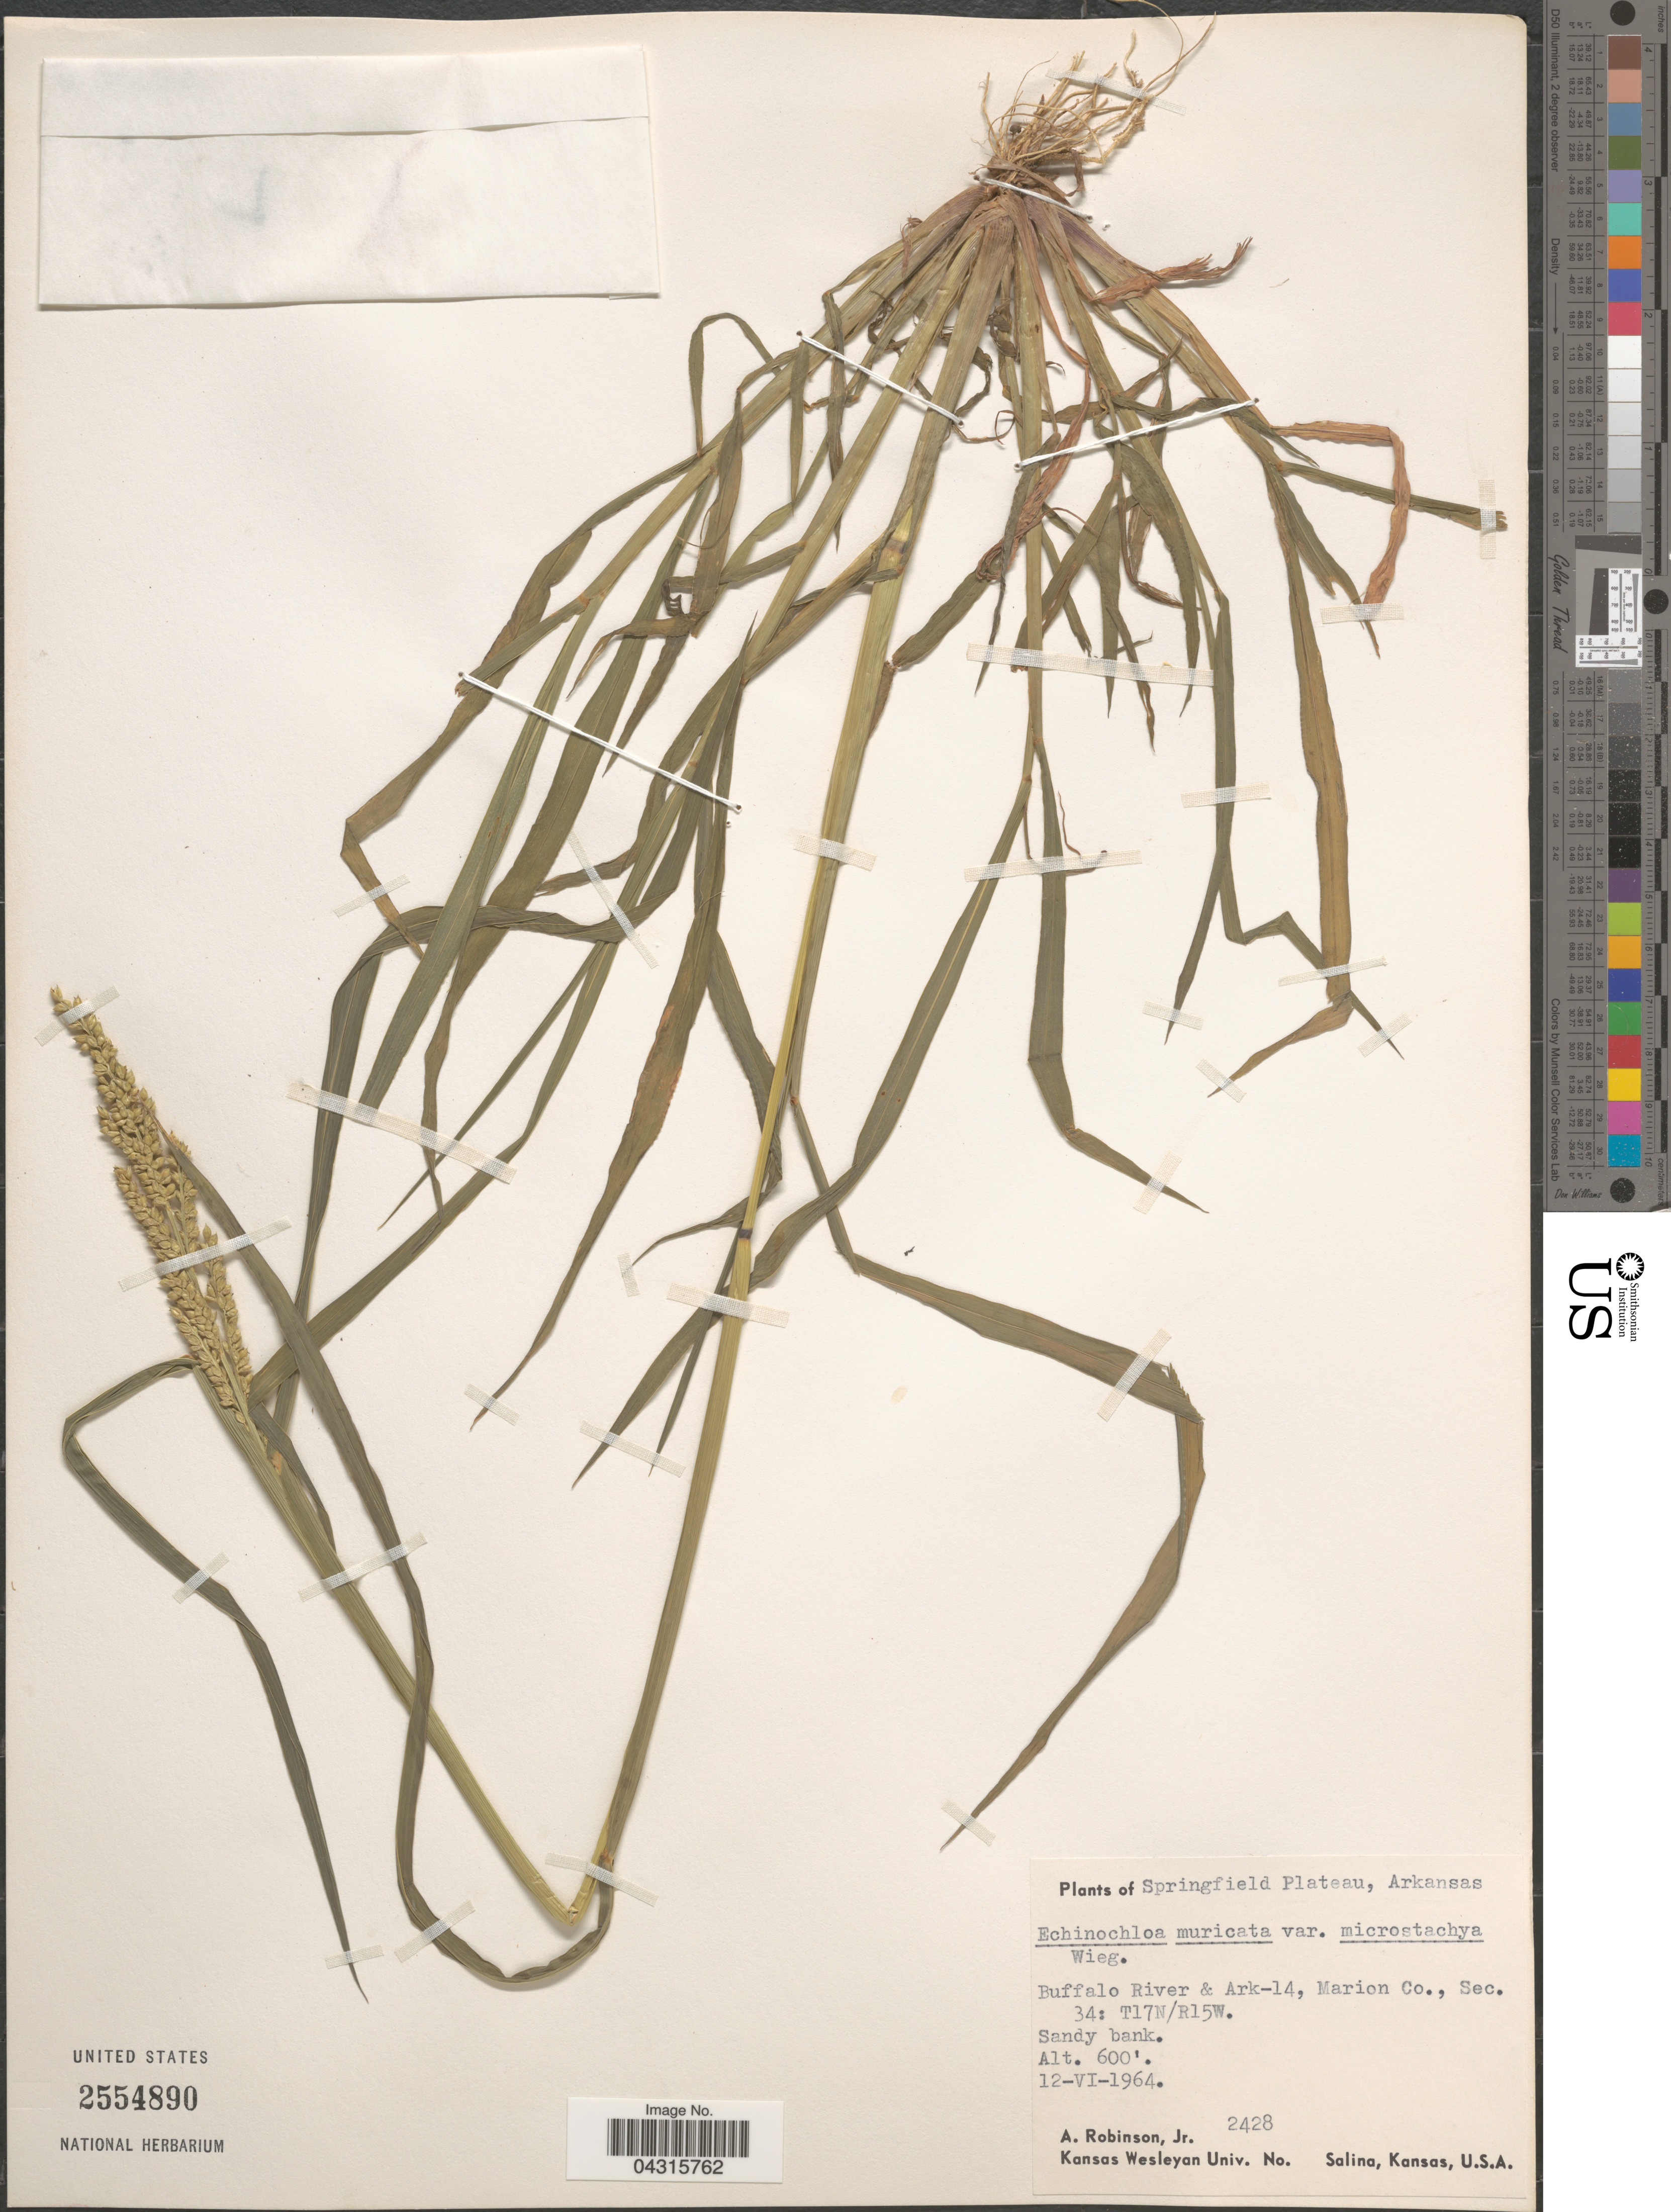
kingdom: Plantae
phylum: Tracheophyta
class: Liliopsida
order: Poales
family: Poaceae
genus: Echinochloa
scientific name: Echinochloa muricata var. microstachya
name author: Wiegand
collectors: A. Robinson Jr.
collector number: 2428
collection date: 1964-06-12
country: United States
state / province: Arkansas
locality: Springfield Plateau. Buffalo River & Ark-14, Marion Co., Sec. 34: T17N/R15W.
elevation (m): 183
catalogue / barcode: US 2554890